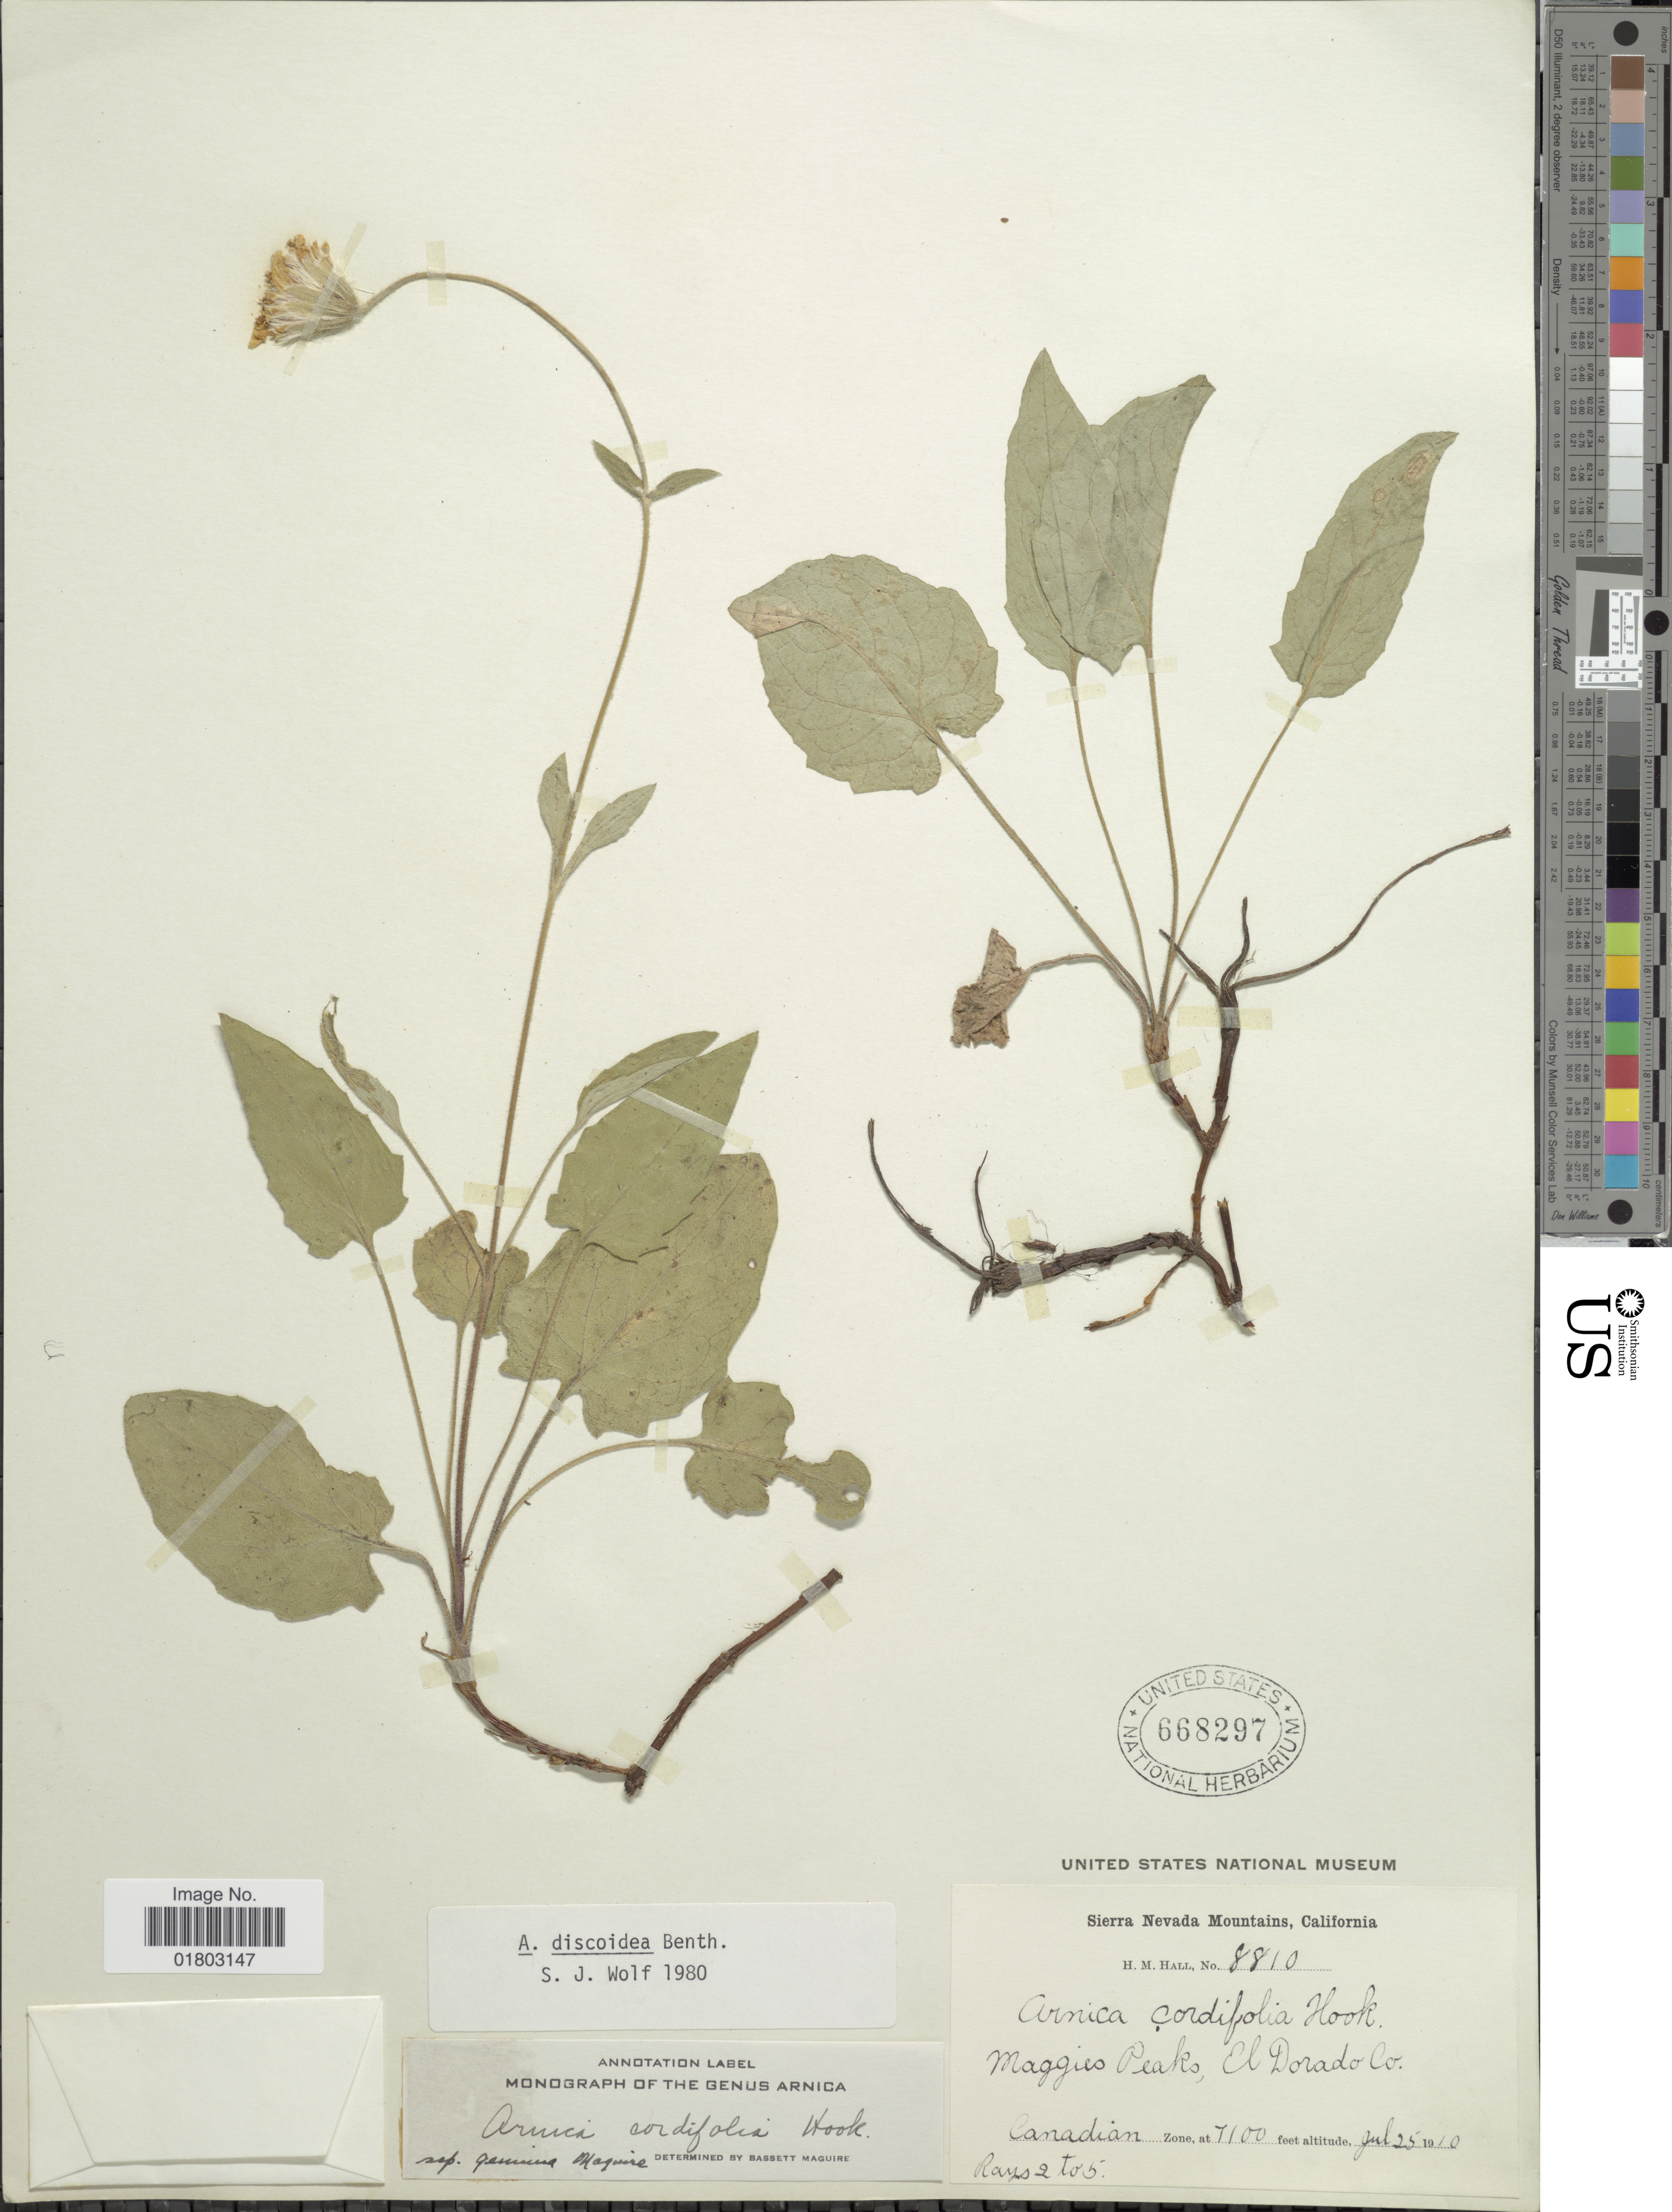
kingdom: Plantae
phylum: Tracheophyta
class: Magnoliopsida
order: Asterales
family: Asteraceae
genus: Arnica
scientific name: Arnica discoidea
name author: Benth.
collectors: H. M. Hall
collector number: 8810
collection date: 1910-07-25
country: United States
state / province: California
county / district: El Dorado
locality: Sierra Nevada Mountains, Maggico Peaks, El dorado Co, Canadian Zone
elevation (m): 2164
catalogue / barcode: US 668297